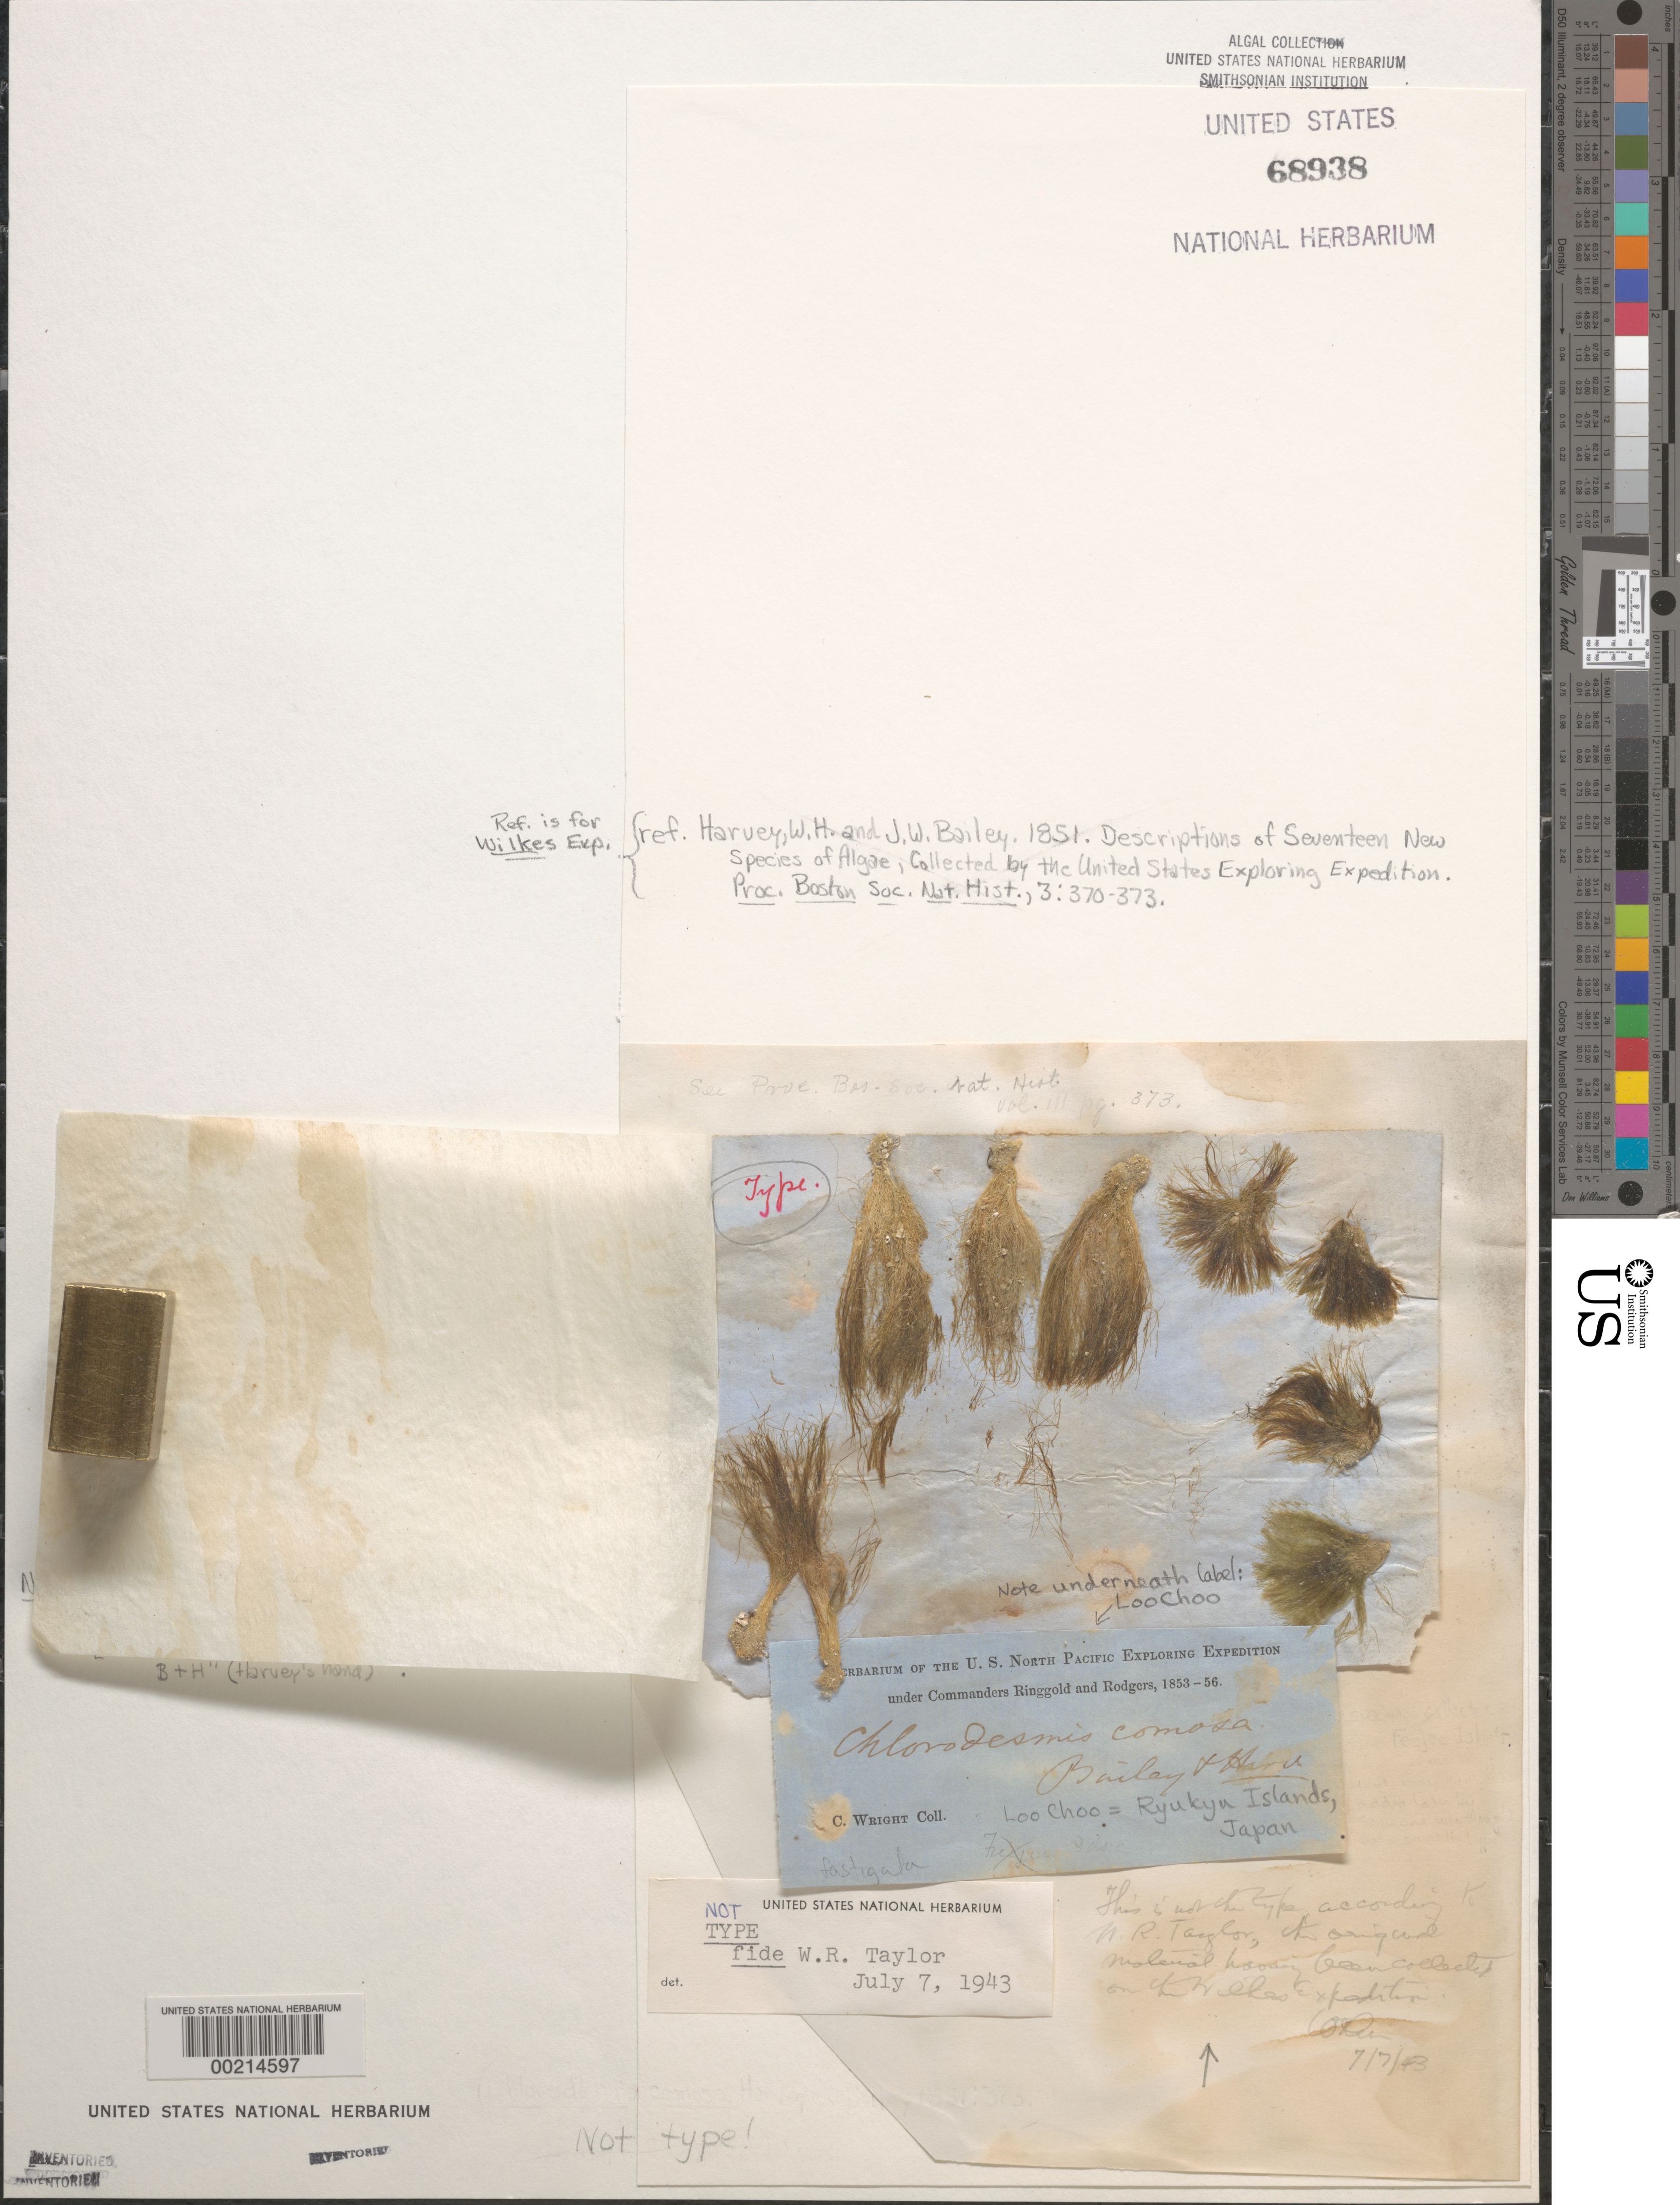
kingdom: Plantae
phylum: Chlorophyta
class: Ulvophyceae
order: Bryopsidales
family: Udoteaceae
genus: Chlorodesmis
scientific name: Chlorodesmis fastigiata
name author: (C. Agardh) S.C. Ducker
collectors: C. Wright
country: Japan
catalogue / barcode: US 68938